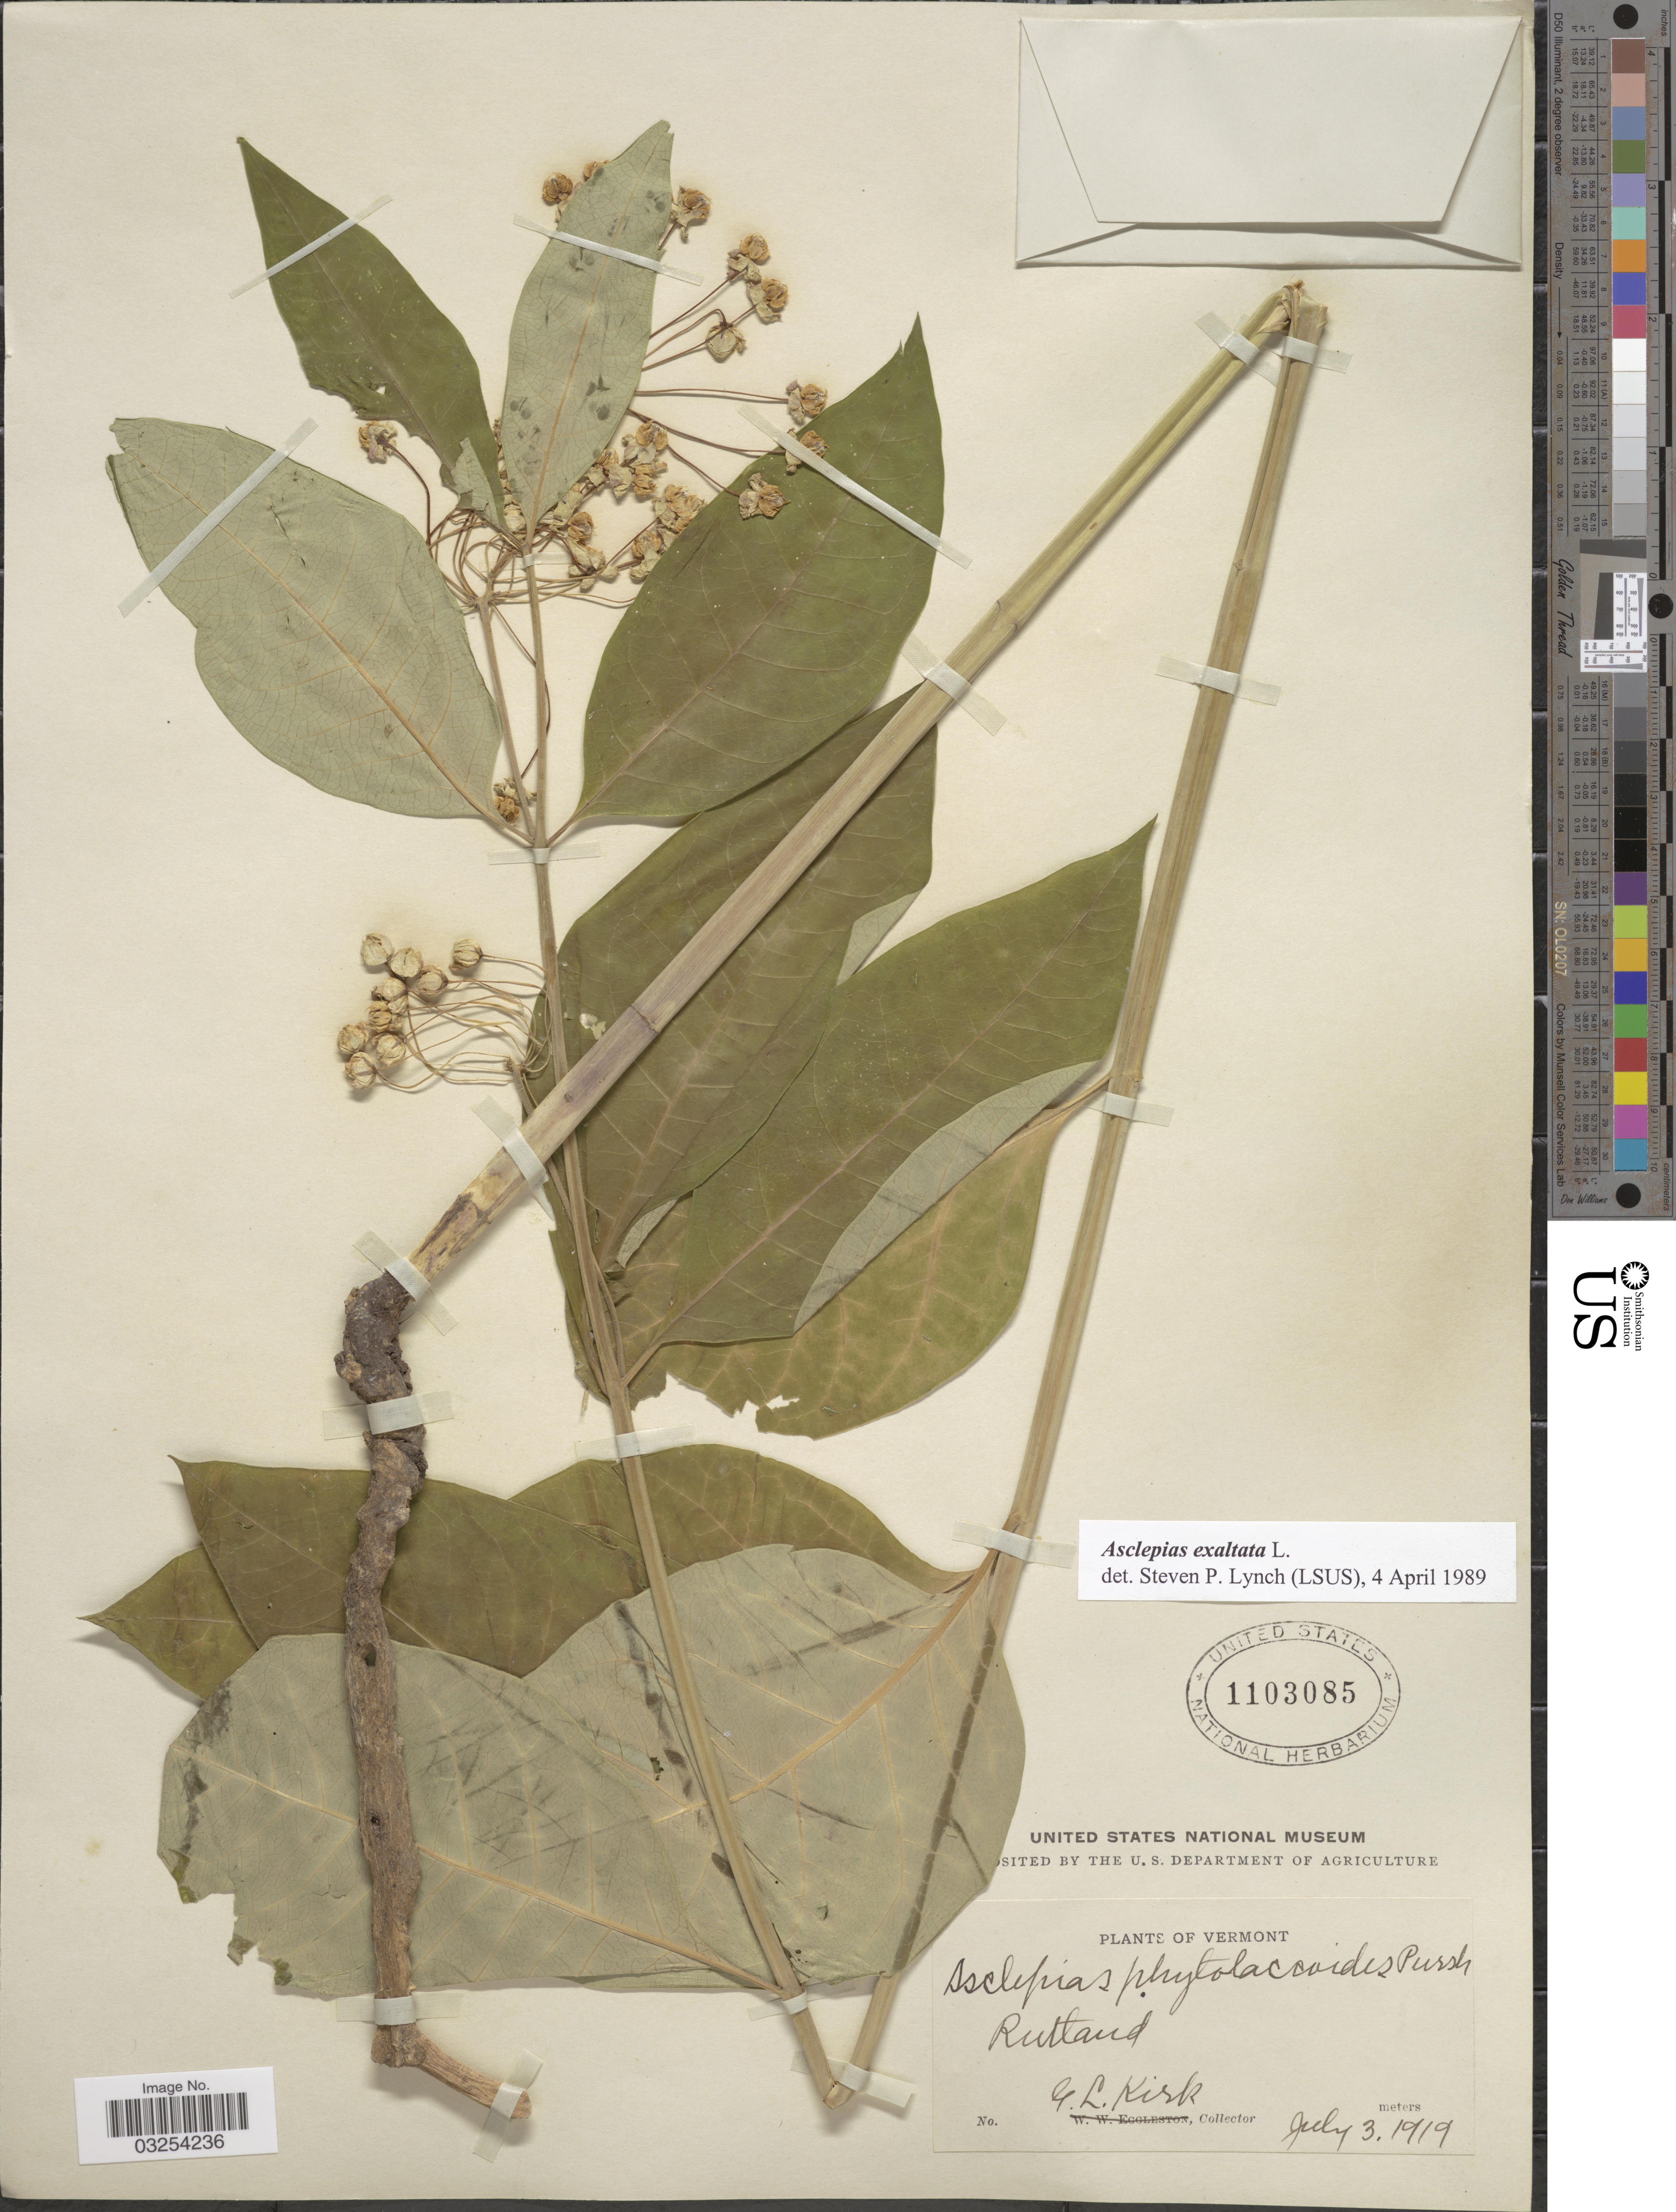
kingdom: Plantae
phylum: Tracheophyta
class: Magnoliopsida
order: Gentianales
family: Apocynaceae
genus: Asclepias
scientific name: Asclepias exaltata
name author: Muhl.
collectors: G. Kirk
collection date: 1919-07-03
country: United States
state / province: Vermont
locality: Rutland.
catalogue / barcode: US 1103085